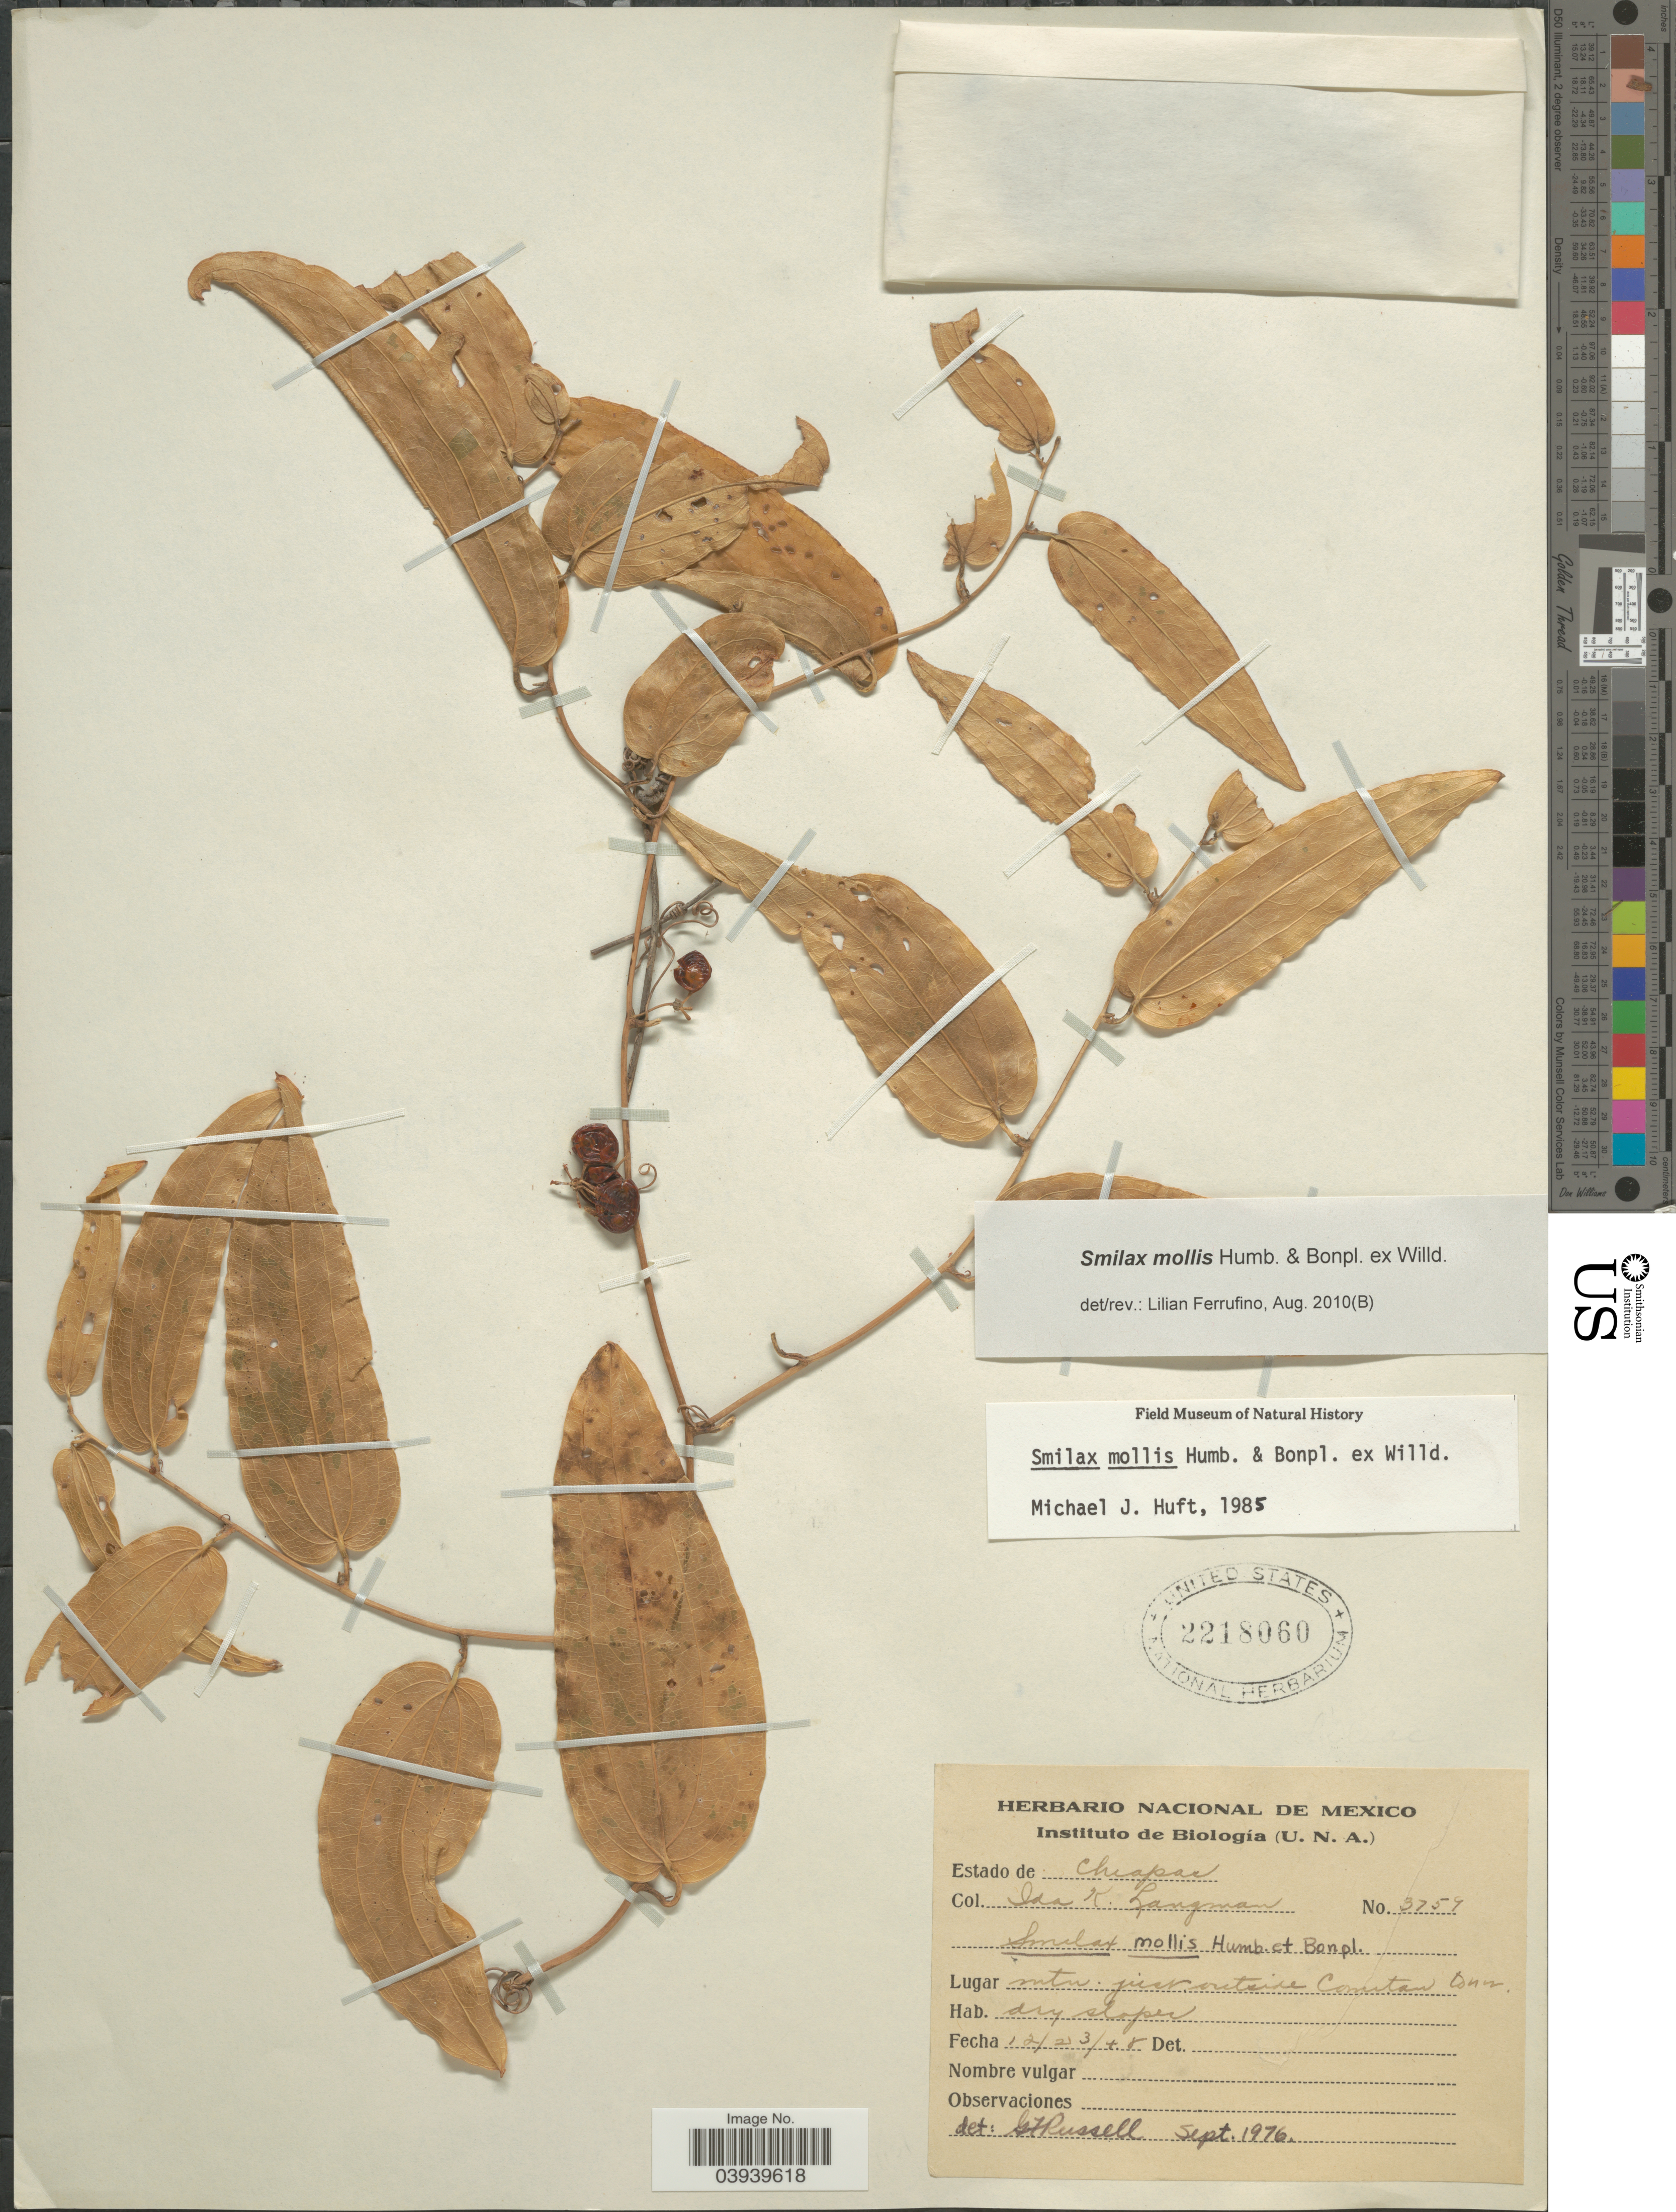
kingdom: Plantae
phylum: Tracheophyta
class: Liliopsida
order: Liliales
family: Smilacaceae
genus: Smilax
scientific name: Smilax mollis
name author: Humb. & Bonpl. ex Willd.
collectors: I. K. Langman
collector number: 3759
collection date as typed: Transcribed d/m/y: 23/12/48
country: Mexico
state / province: Chiapas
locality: Mtn. just outside Comitan.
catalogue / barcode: US 2218060